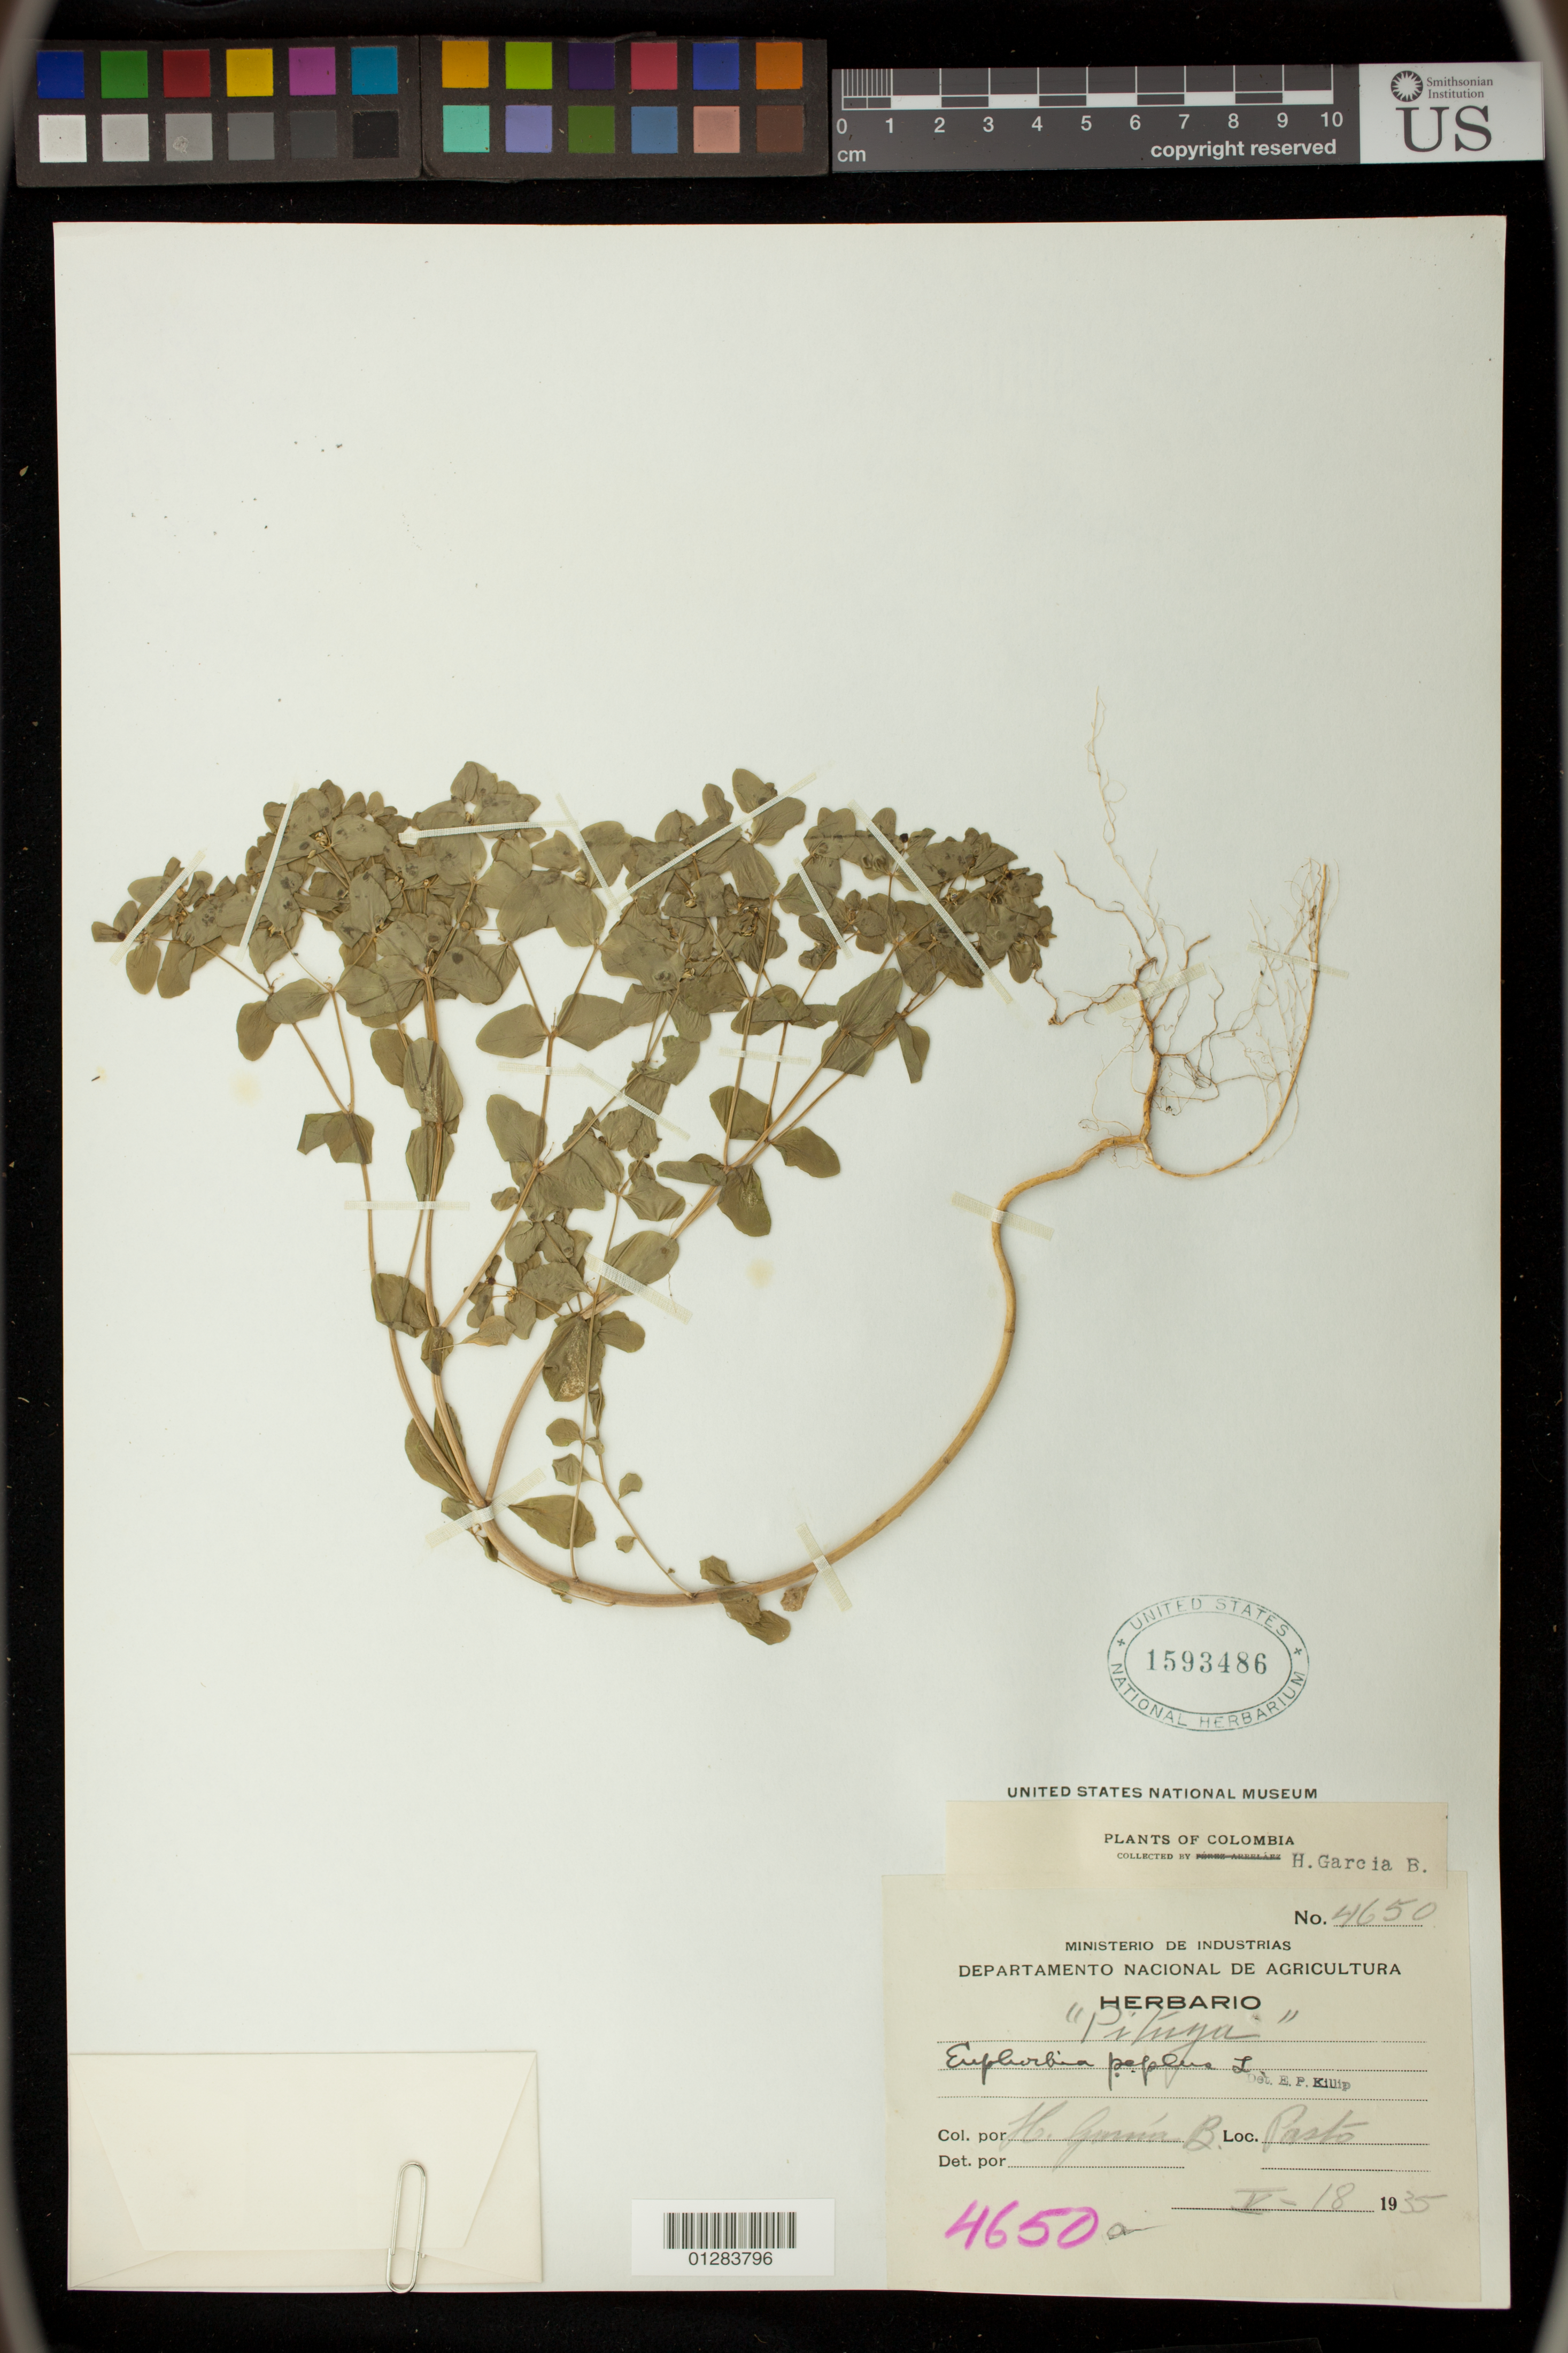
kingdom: Plantae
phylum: Tracheophyta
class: Magnoliopsida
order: Malpighiales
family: Euphorbiaceae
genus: Euphorbia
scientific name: Euphorbia peplus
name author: L.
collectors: H. Garcia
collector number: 4650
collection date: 1935-05-18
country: Colombia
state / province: Narino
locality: Pasto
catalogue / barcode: US 1593486